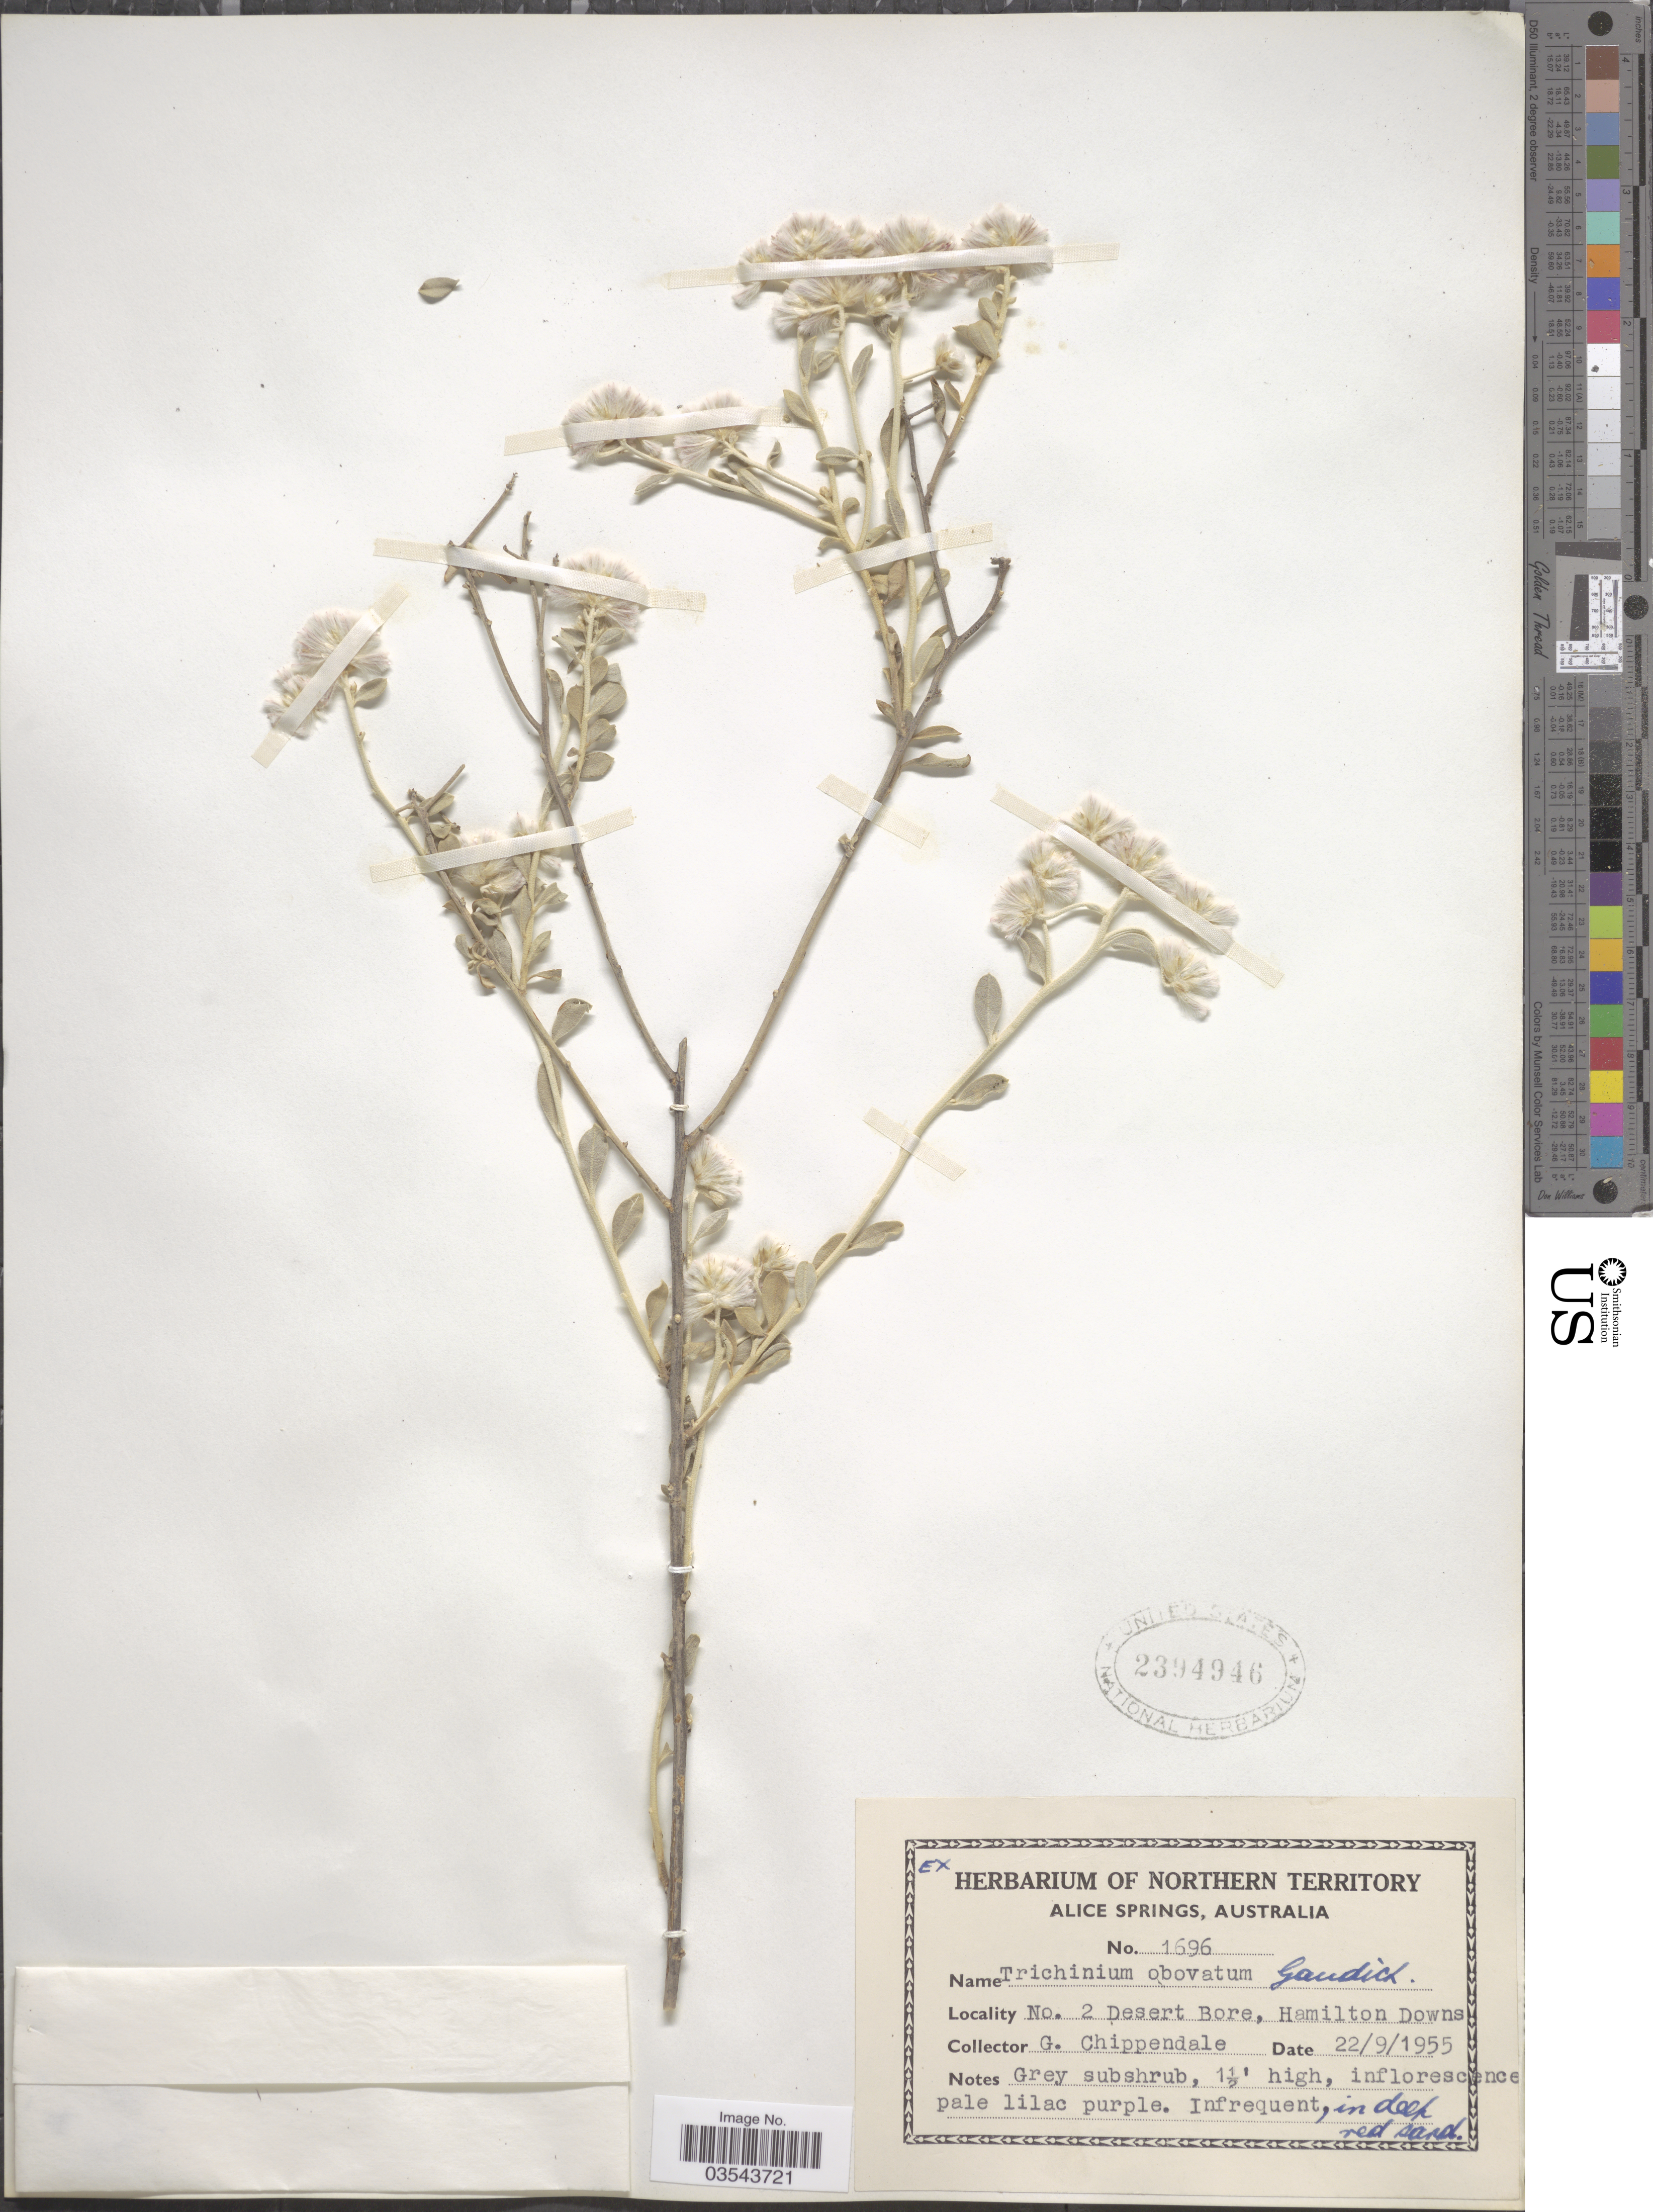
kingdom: Plantae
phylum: Tracheophyta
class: Magnoliopsida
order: Caryophyllales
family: Amaranthaceae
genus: Ptilotus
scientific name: Ptilotus obovatus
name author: (Gaudich.) F. Muell.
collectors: G. Chippendale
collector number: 1696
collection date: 1955-09-22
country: Australia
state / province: Northern Territory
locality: No. 2 Desert Bore, Hamilton Downs.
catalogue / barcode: US 2394946